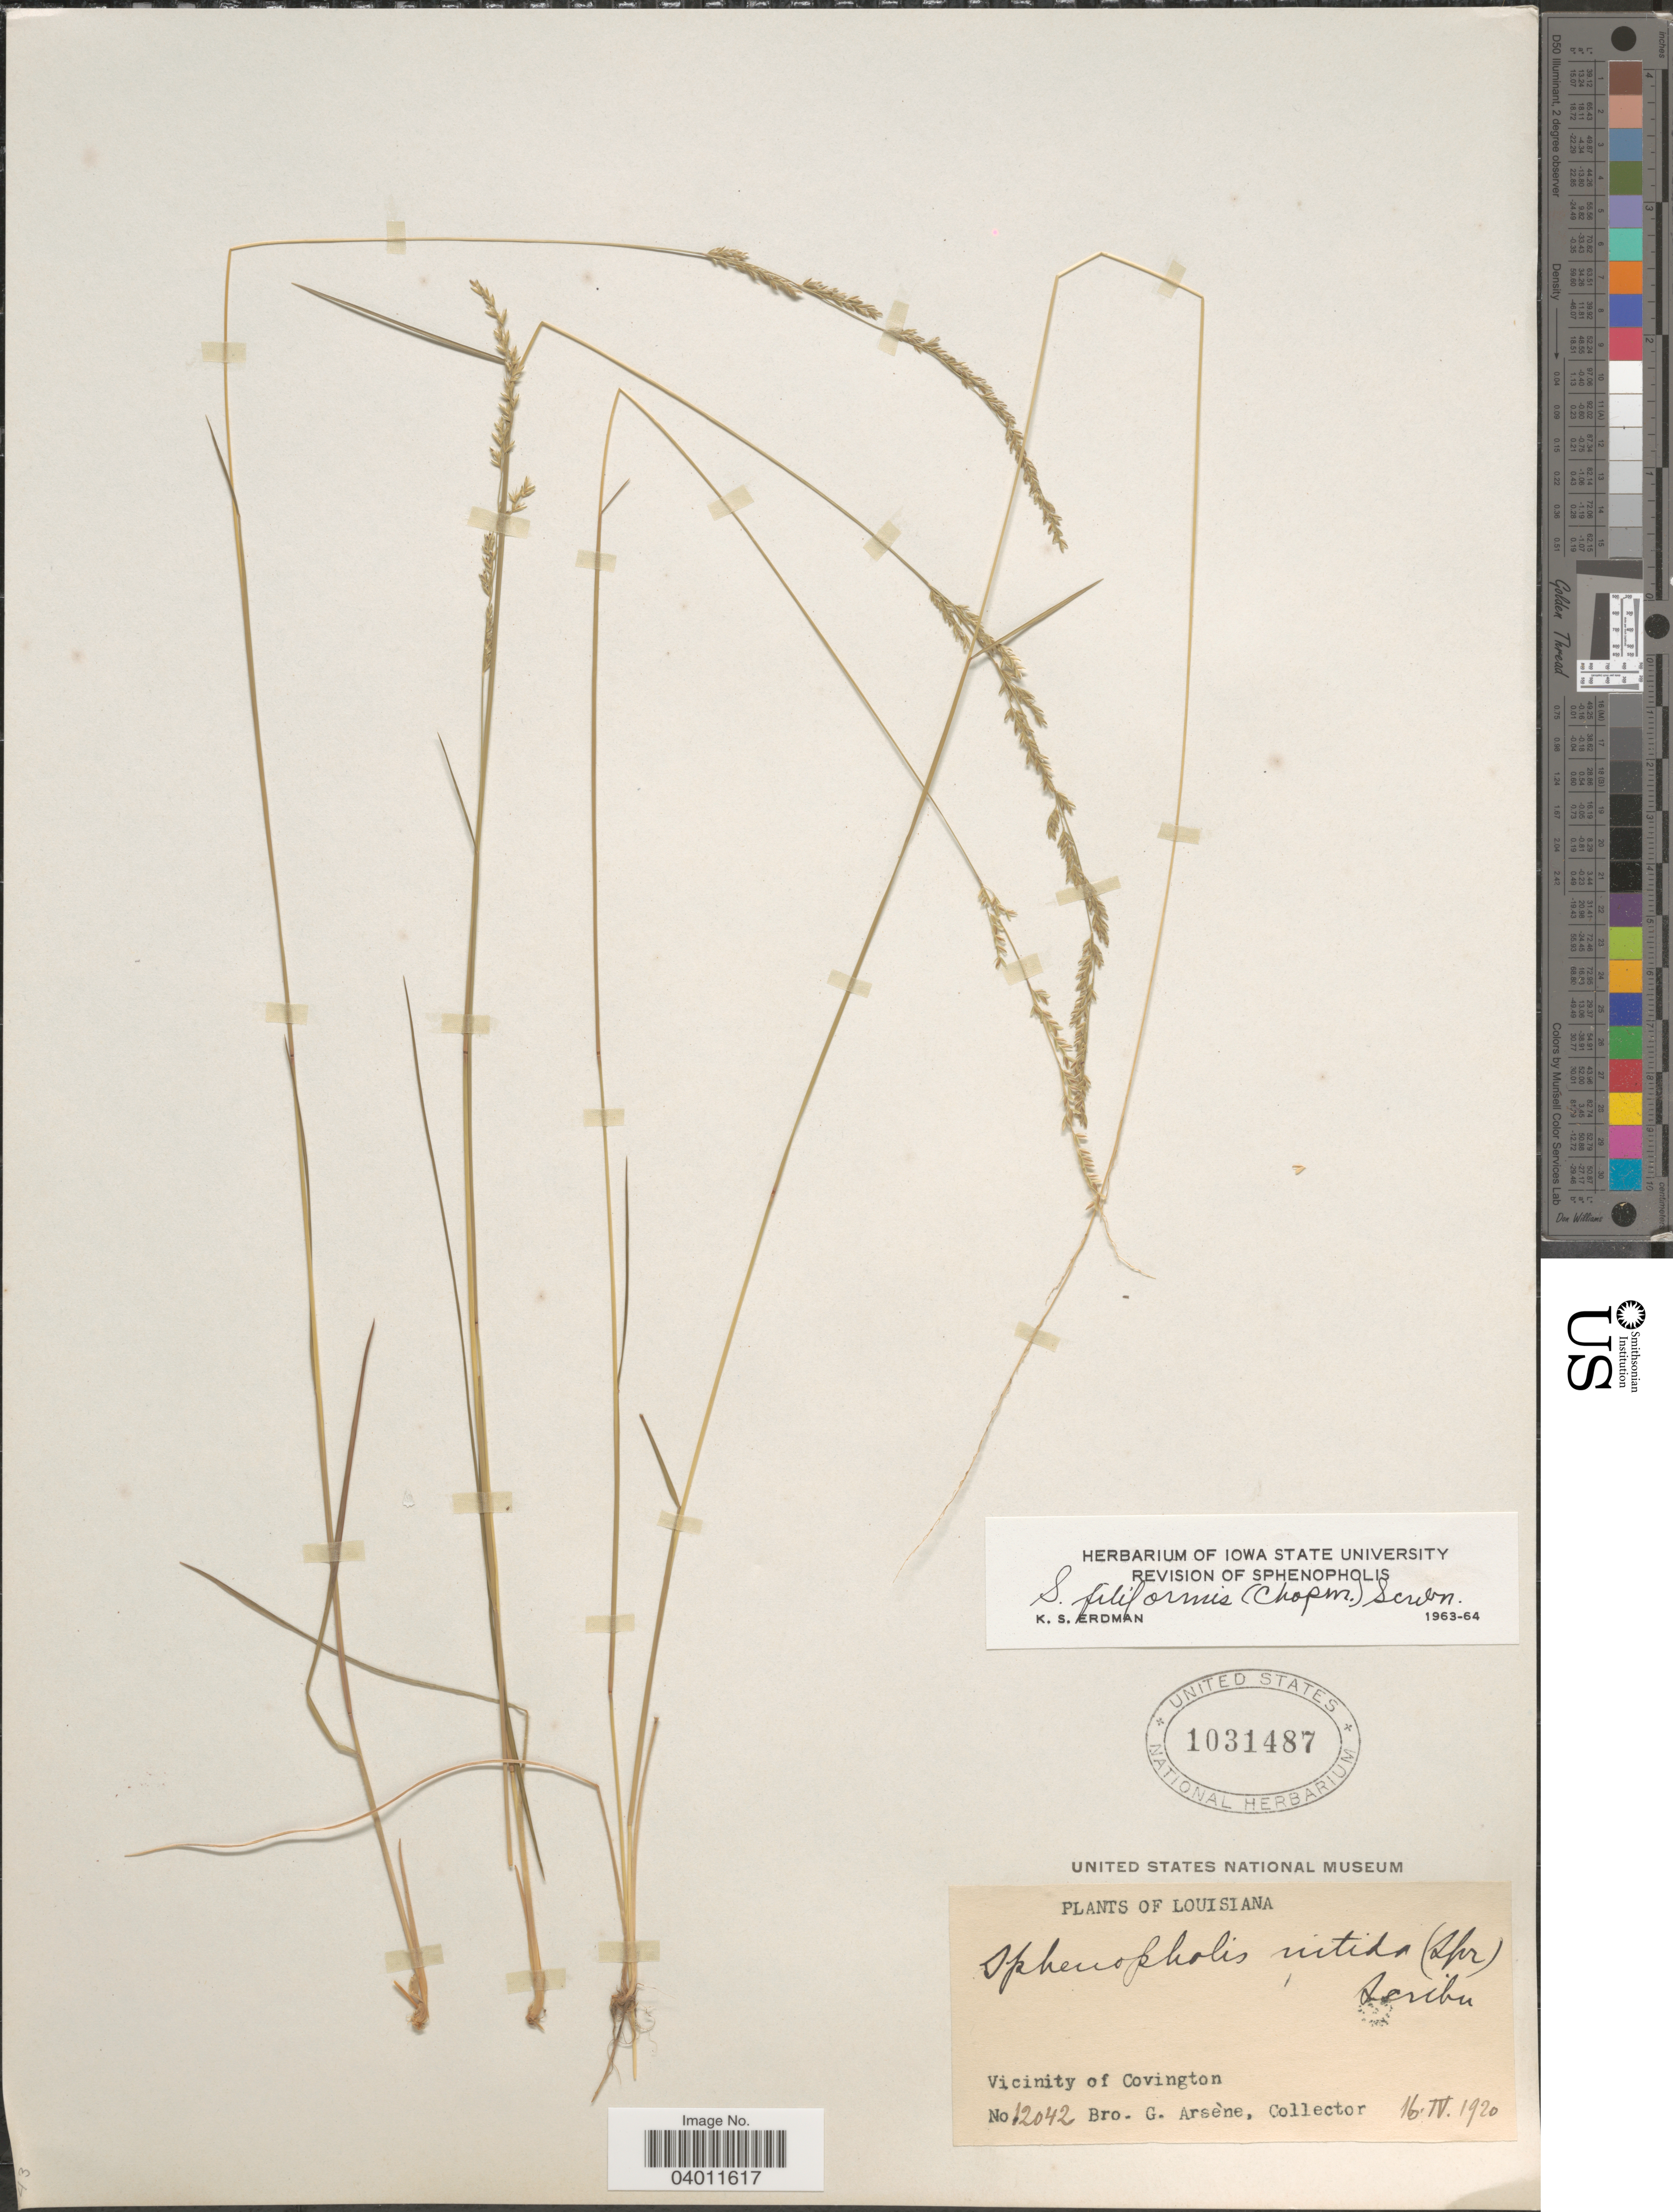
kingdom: Plantae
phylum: Tracheophyta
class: Liliopsida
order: Poales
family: Poaceae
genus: Sphenopholis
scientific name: Sphenopholis nitida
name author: (Biehler) Scribn.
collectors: Bro. G. Arsène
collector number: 12042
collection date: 1920-04-16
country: United States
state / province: Louisiana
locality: Vicinity of Covington.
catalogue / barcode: US 1031487